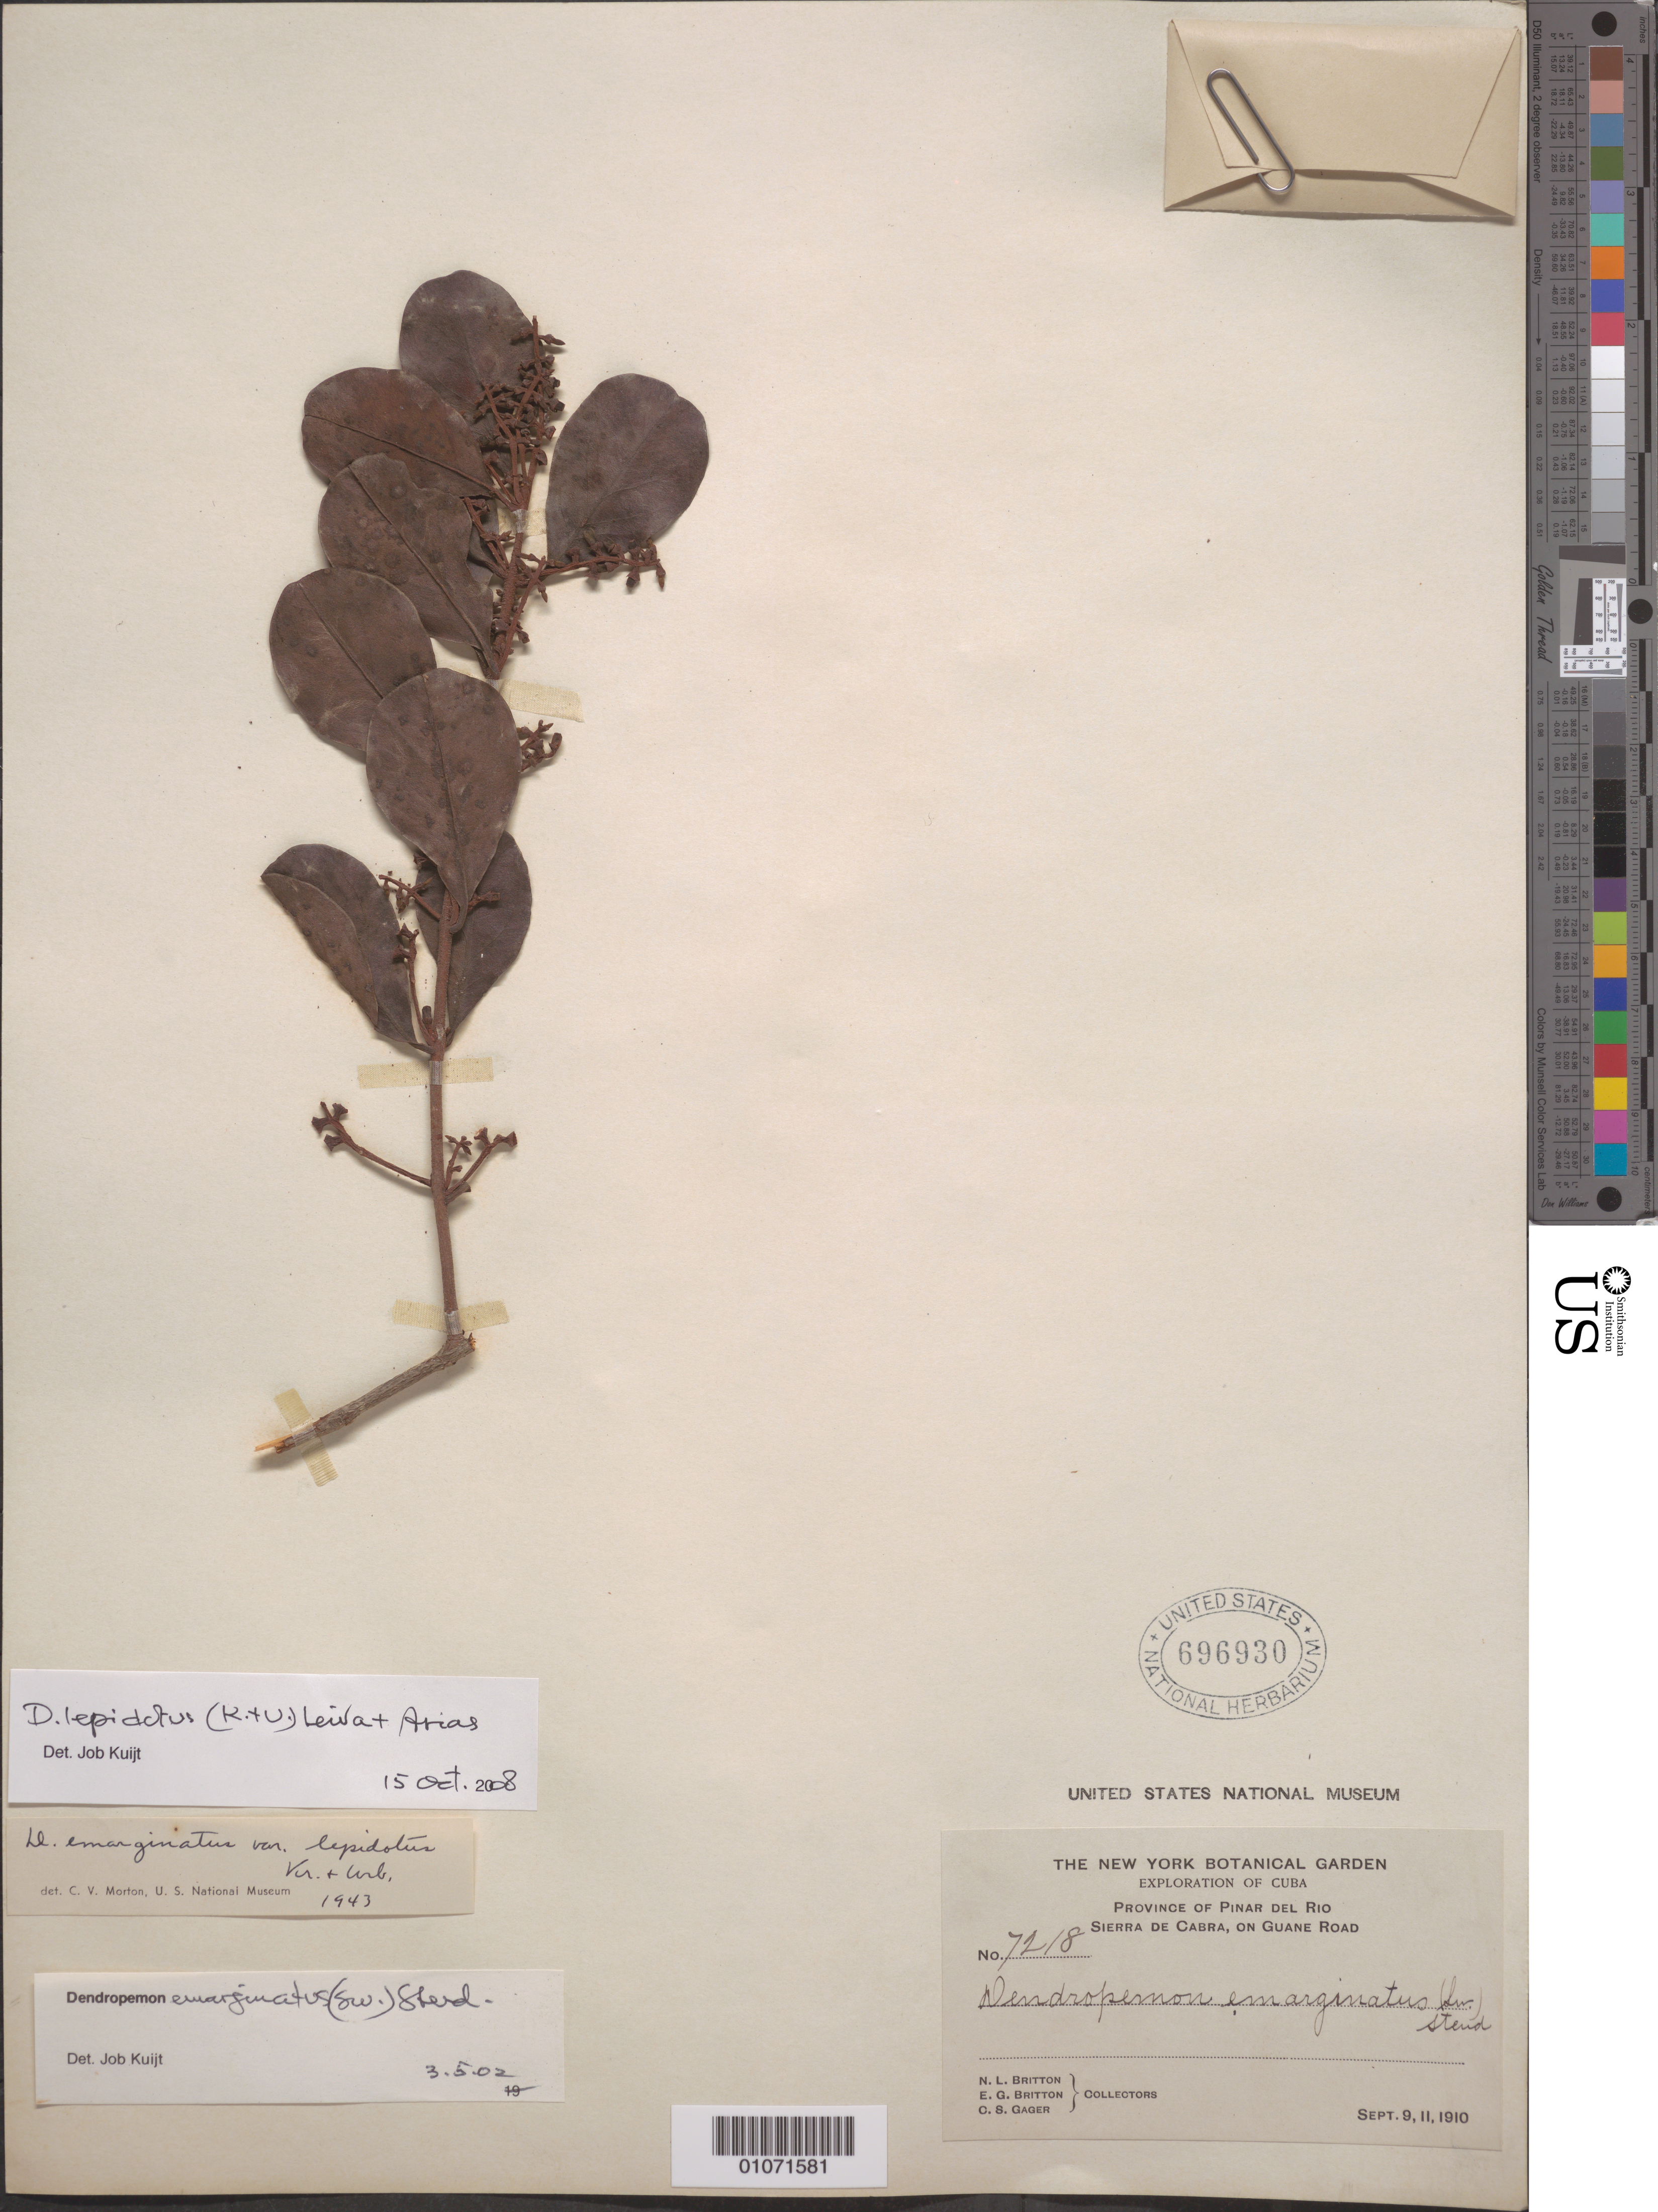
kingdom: Plantae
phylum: Tracheophyta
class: Magnoliopsida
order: Santalales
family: Loranthaceae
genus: Dendropemon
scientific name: Dendropemon lepidotus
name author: (Krug & Urb.) Leiva & I. Arias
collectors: N. Britton, E. G. Britton & C. Gager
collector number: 7218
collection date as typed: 09 Sep 1910 to 11 Sep 1910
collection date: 1910-09-09/1910-09-11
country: Cuba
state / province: Pinar del Rio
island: Cuba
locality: Sierra de Cabra, on Guane Road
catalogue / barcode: US 696930